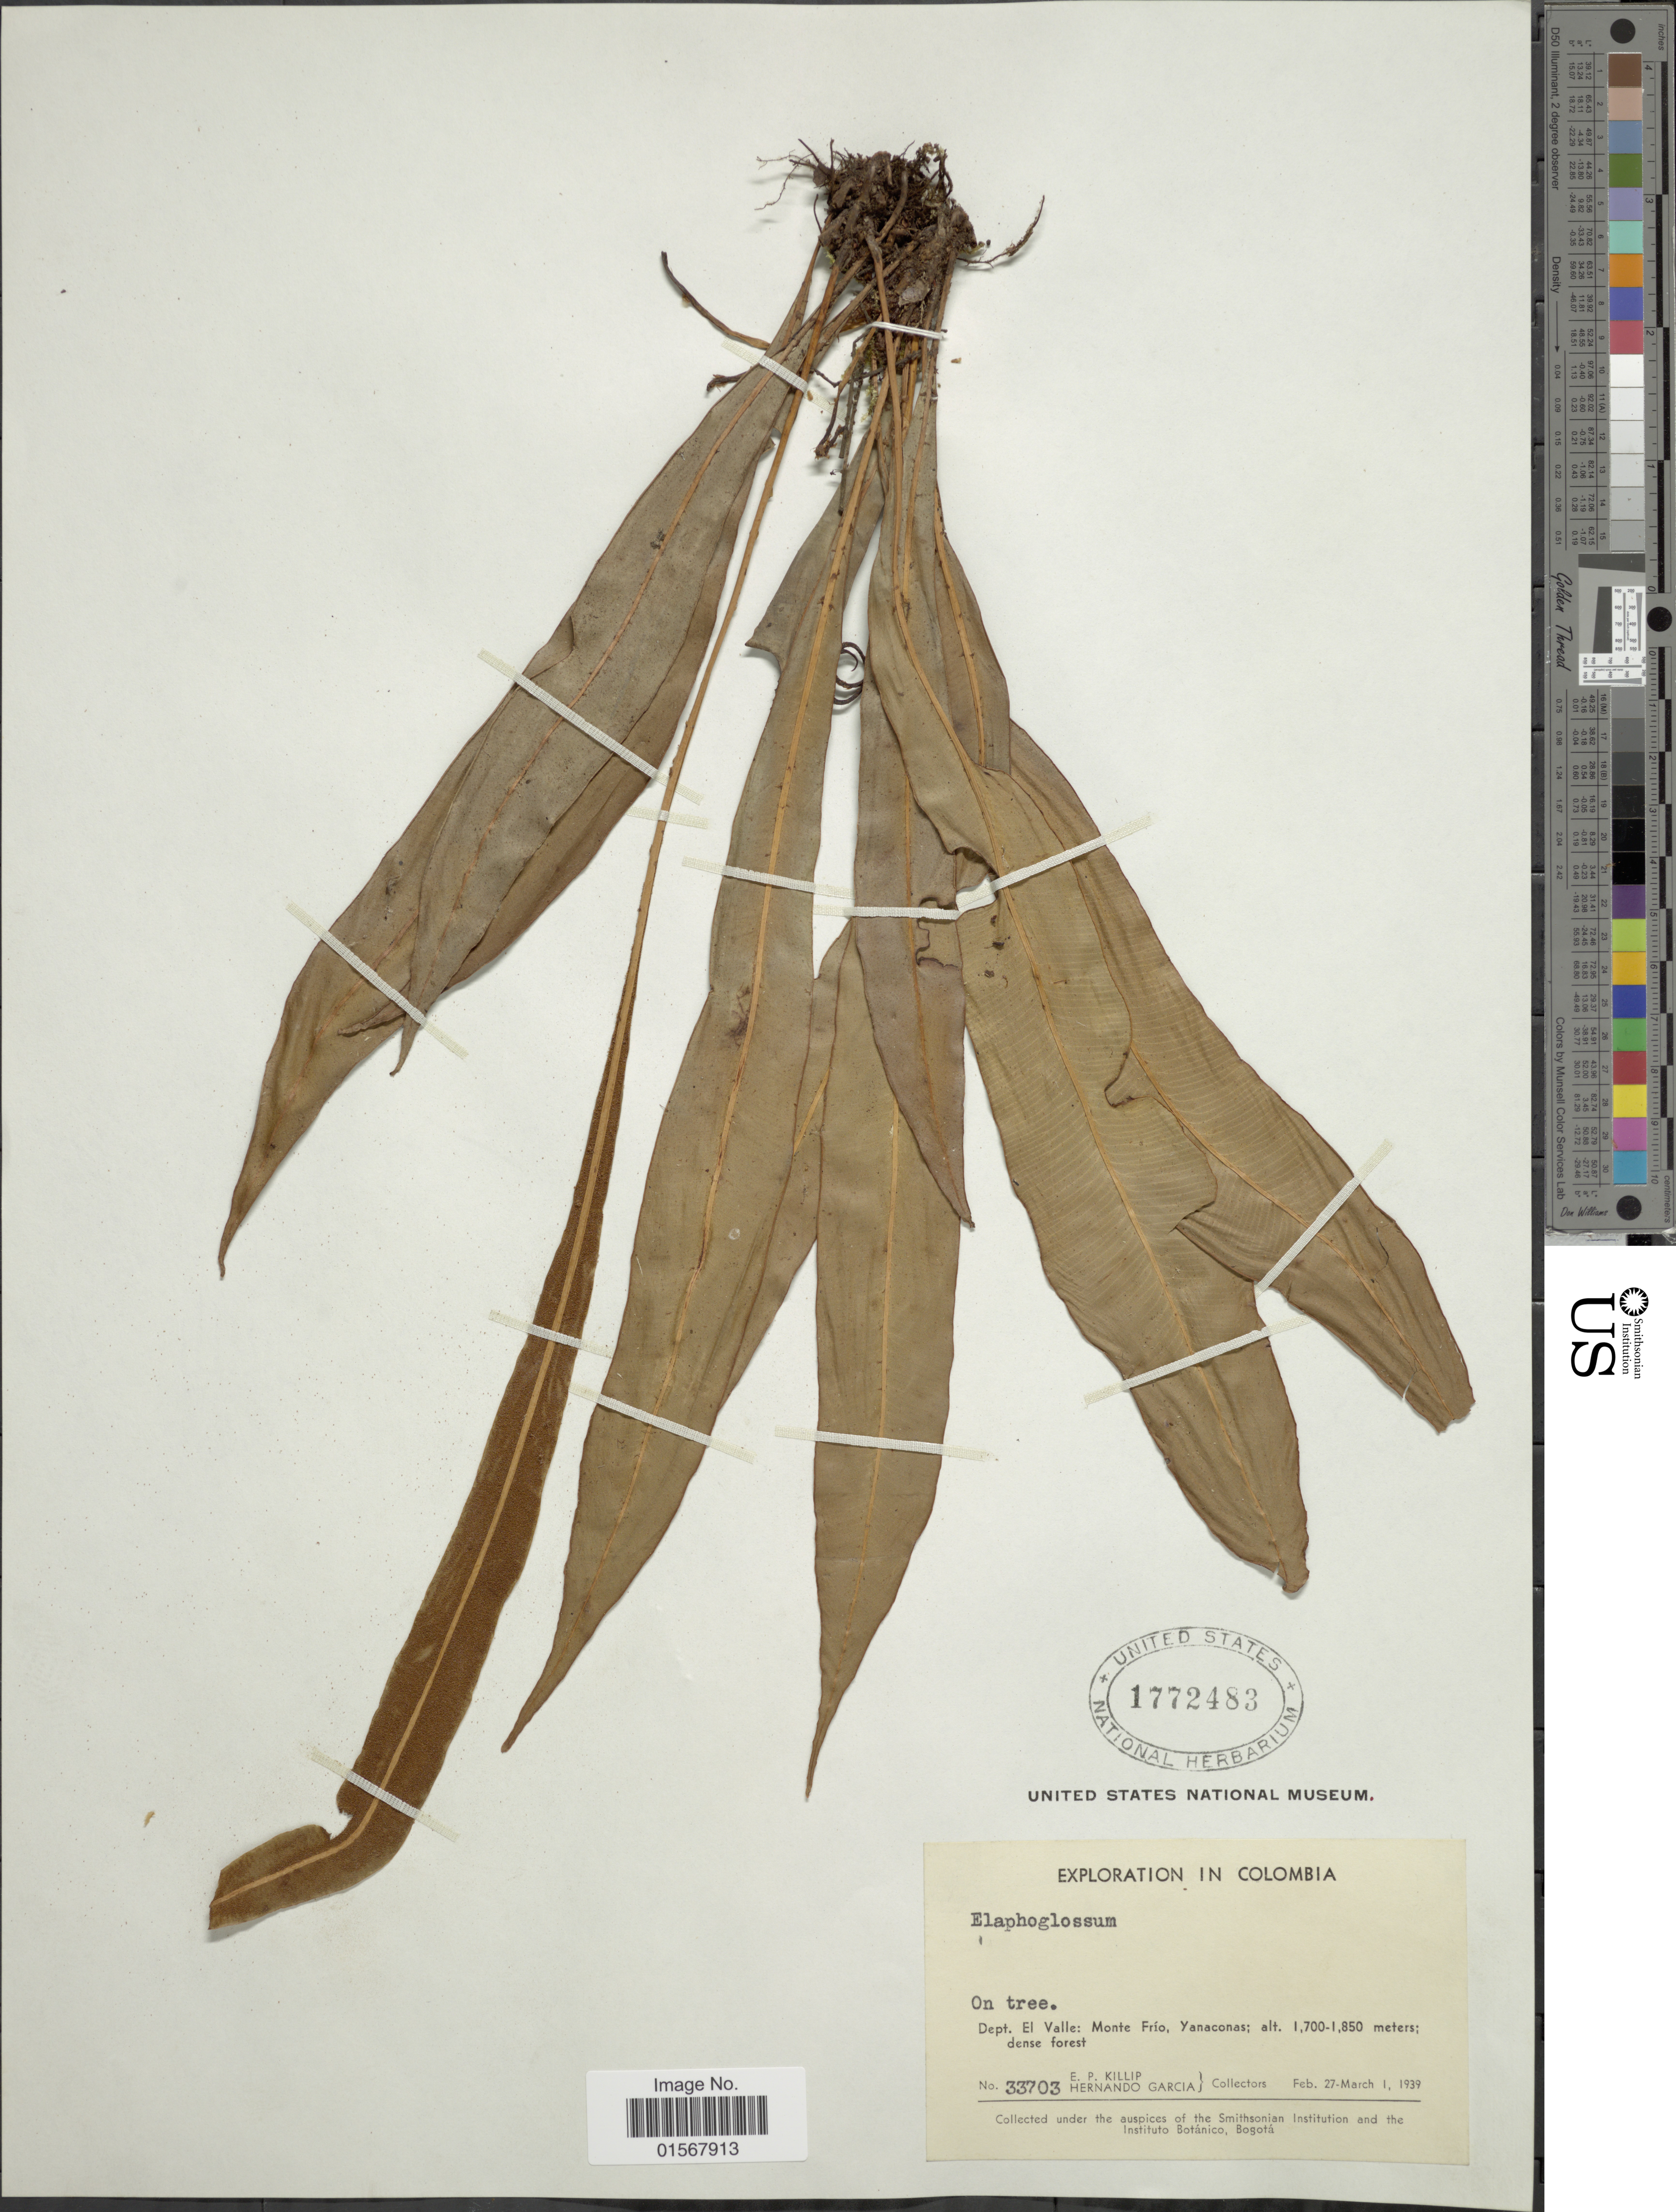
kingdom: Plantae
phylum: Tracheophyta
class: Polypodiopsida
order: Polypodiales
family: Dryopteridaceae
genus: Elaphoglossum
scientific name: Elaphoglossum sp.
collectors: E. P. Killip & H. Garcia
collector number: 33703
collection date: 1939-02-27/1939-03-01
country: Colombia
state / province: Valle del Cauca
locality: Dept. El Valle: Monte Frio, Yanaconas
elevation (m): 1700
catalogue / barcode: US 1772483